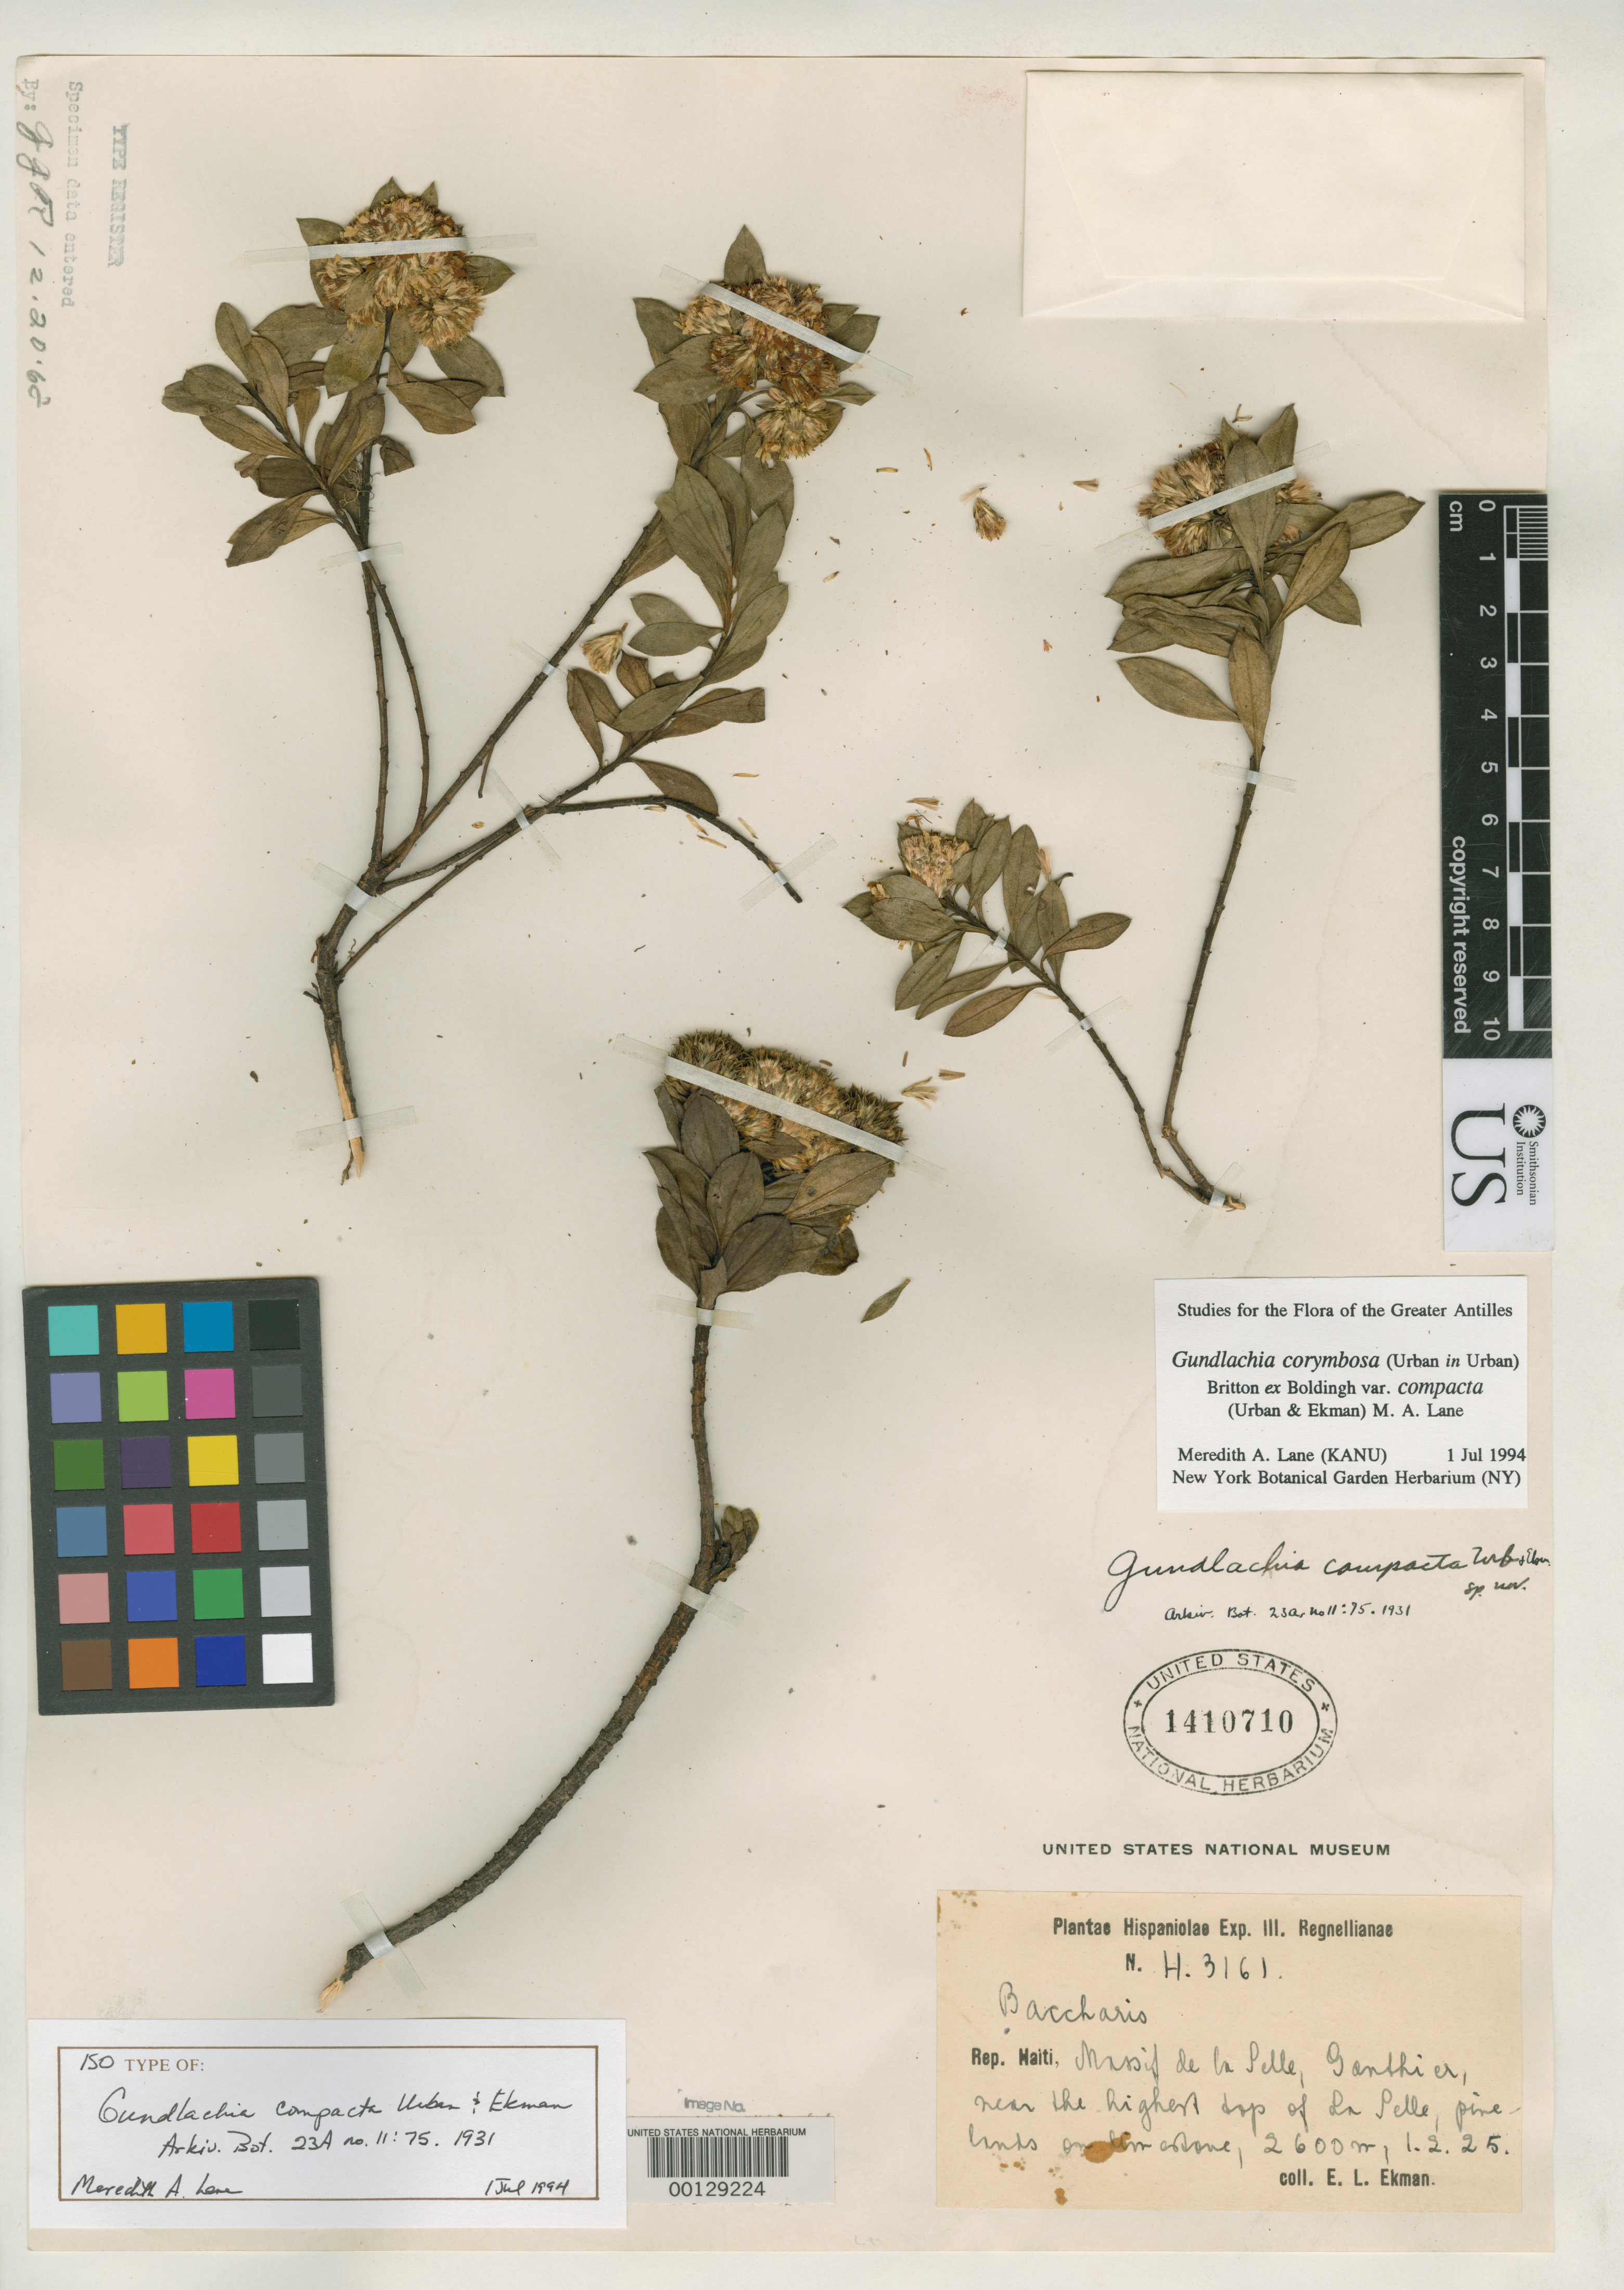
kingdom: Plantae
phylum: Tracheophyta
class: Magnoliopsida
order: Asterales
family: Asteraceae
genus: Gundlachia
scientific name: Gundlachia compacta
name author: Urb. & Ekman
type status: Isotype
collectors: E. L. Ekman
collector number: H 3161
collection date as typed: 02 Feb 1925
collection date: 1925-02-02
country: Haiti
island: Hispaniola Island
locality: Ganthier, near higher top of La Selle.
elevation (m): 2600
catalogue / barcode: US 1410710